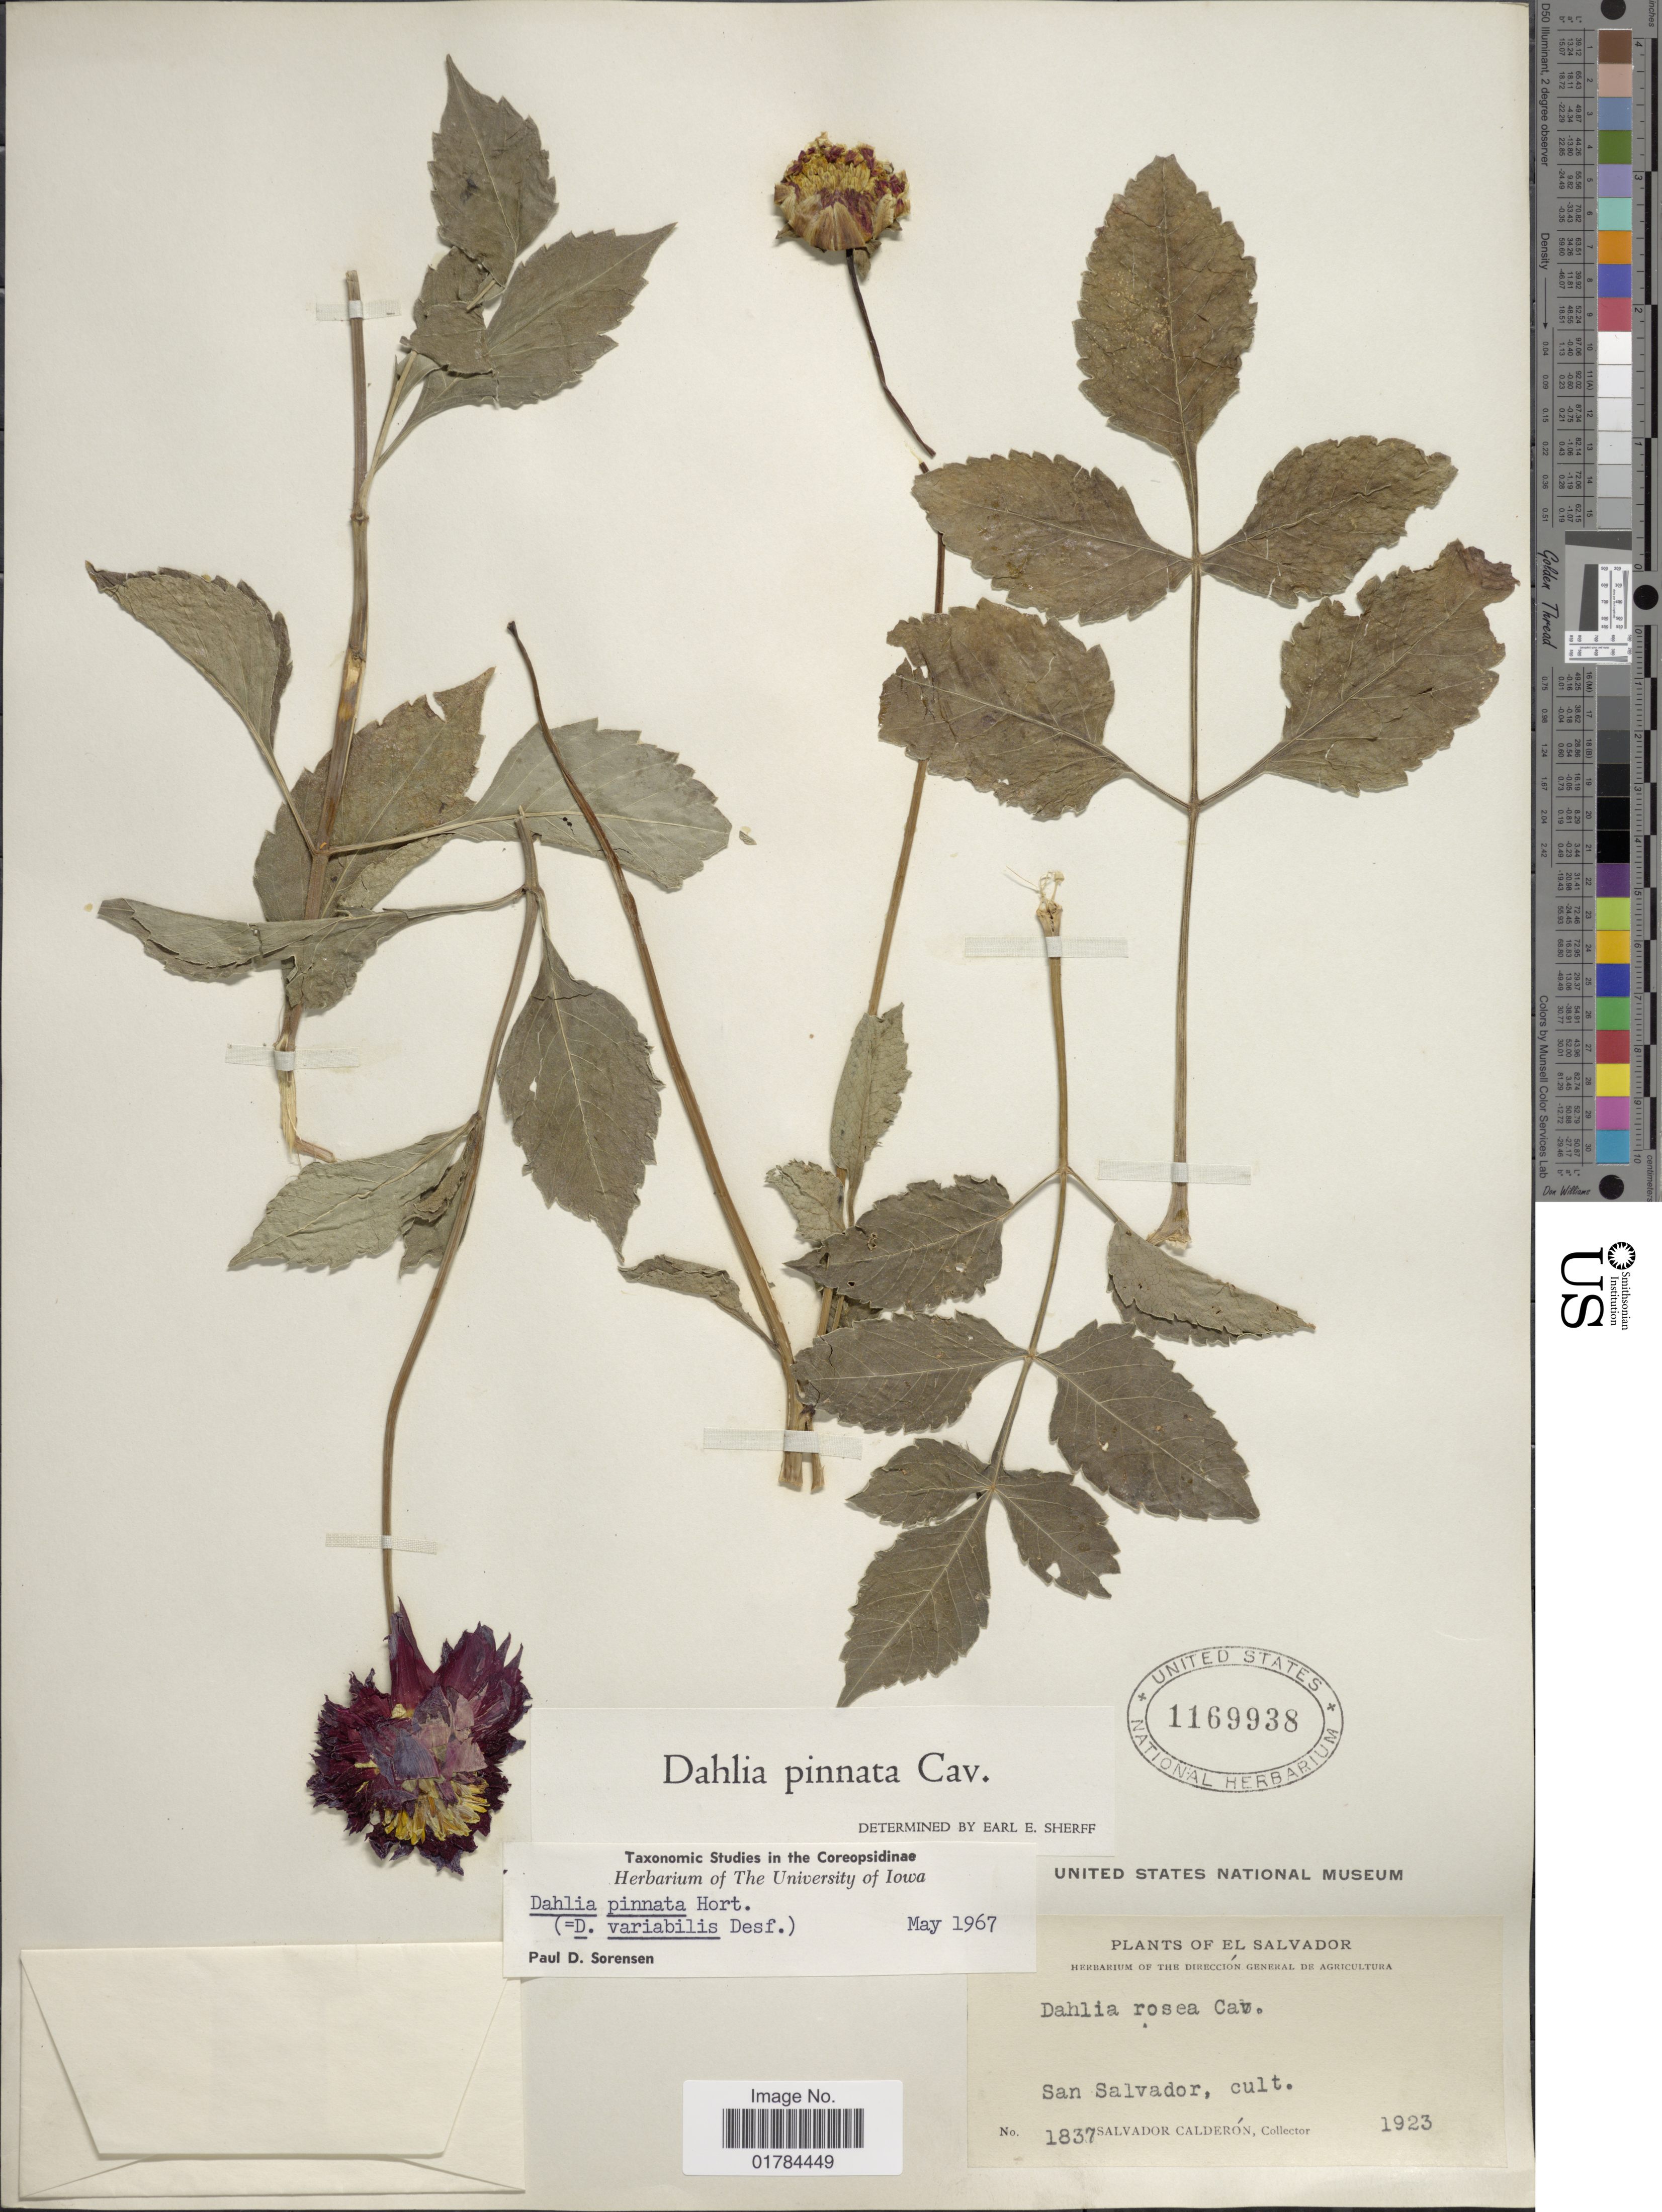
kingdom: Plantae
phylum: Tracheophyta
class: Magnoliopsida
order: Asterales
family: Asteraceae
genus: Dahlia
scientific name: Dahlia pinnata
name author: Cav.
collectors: S. Calderón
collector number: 1837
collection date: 1923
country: El Salvador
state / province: San Salvador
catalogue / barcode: US 1169938